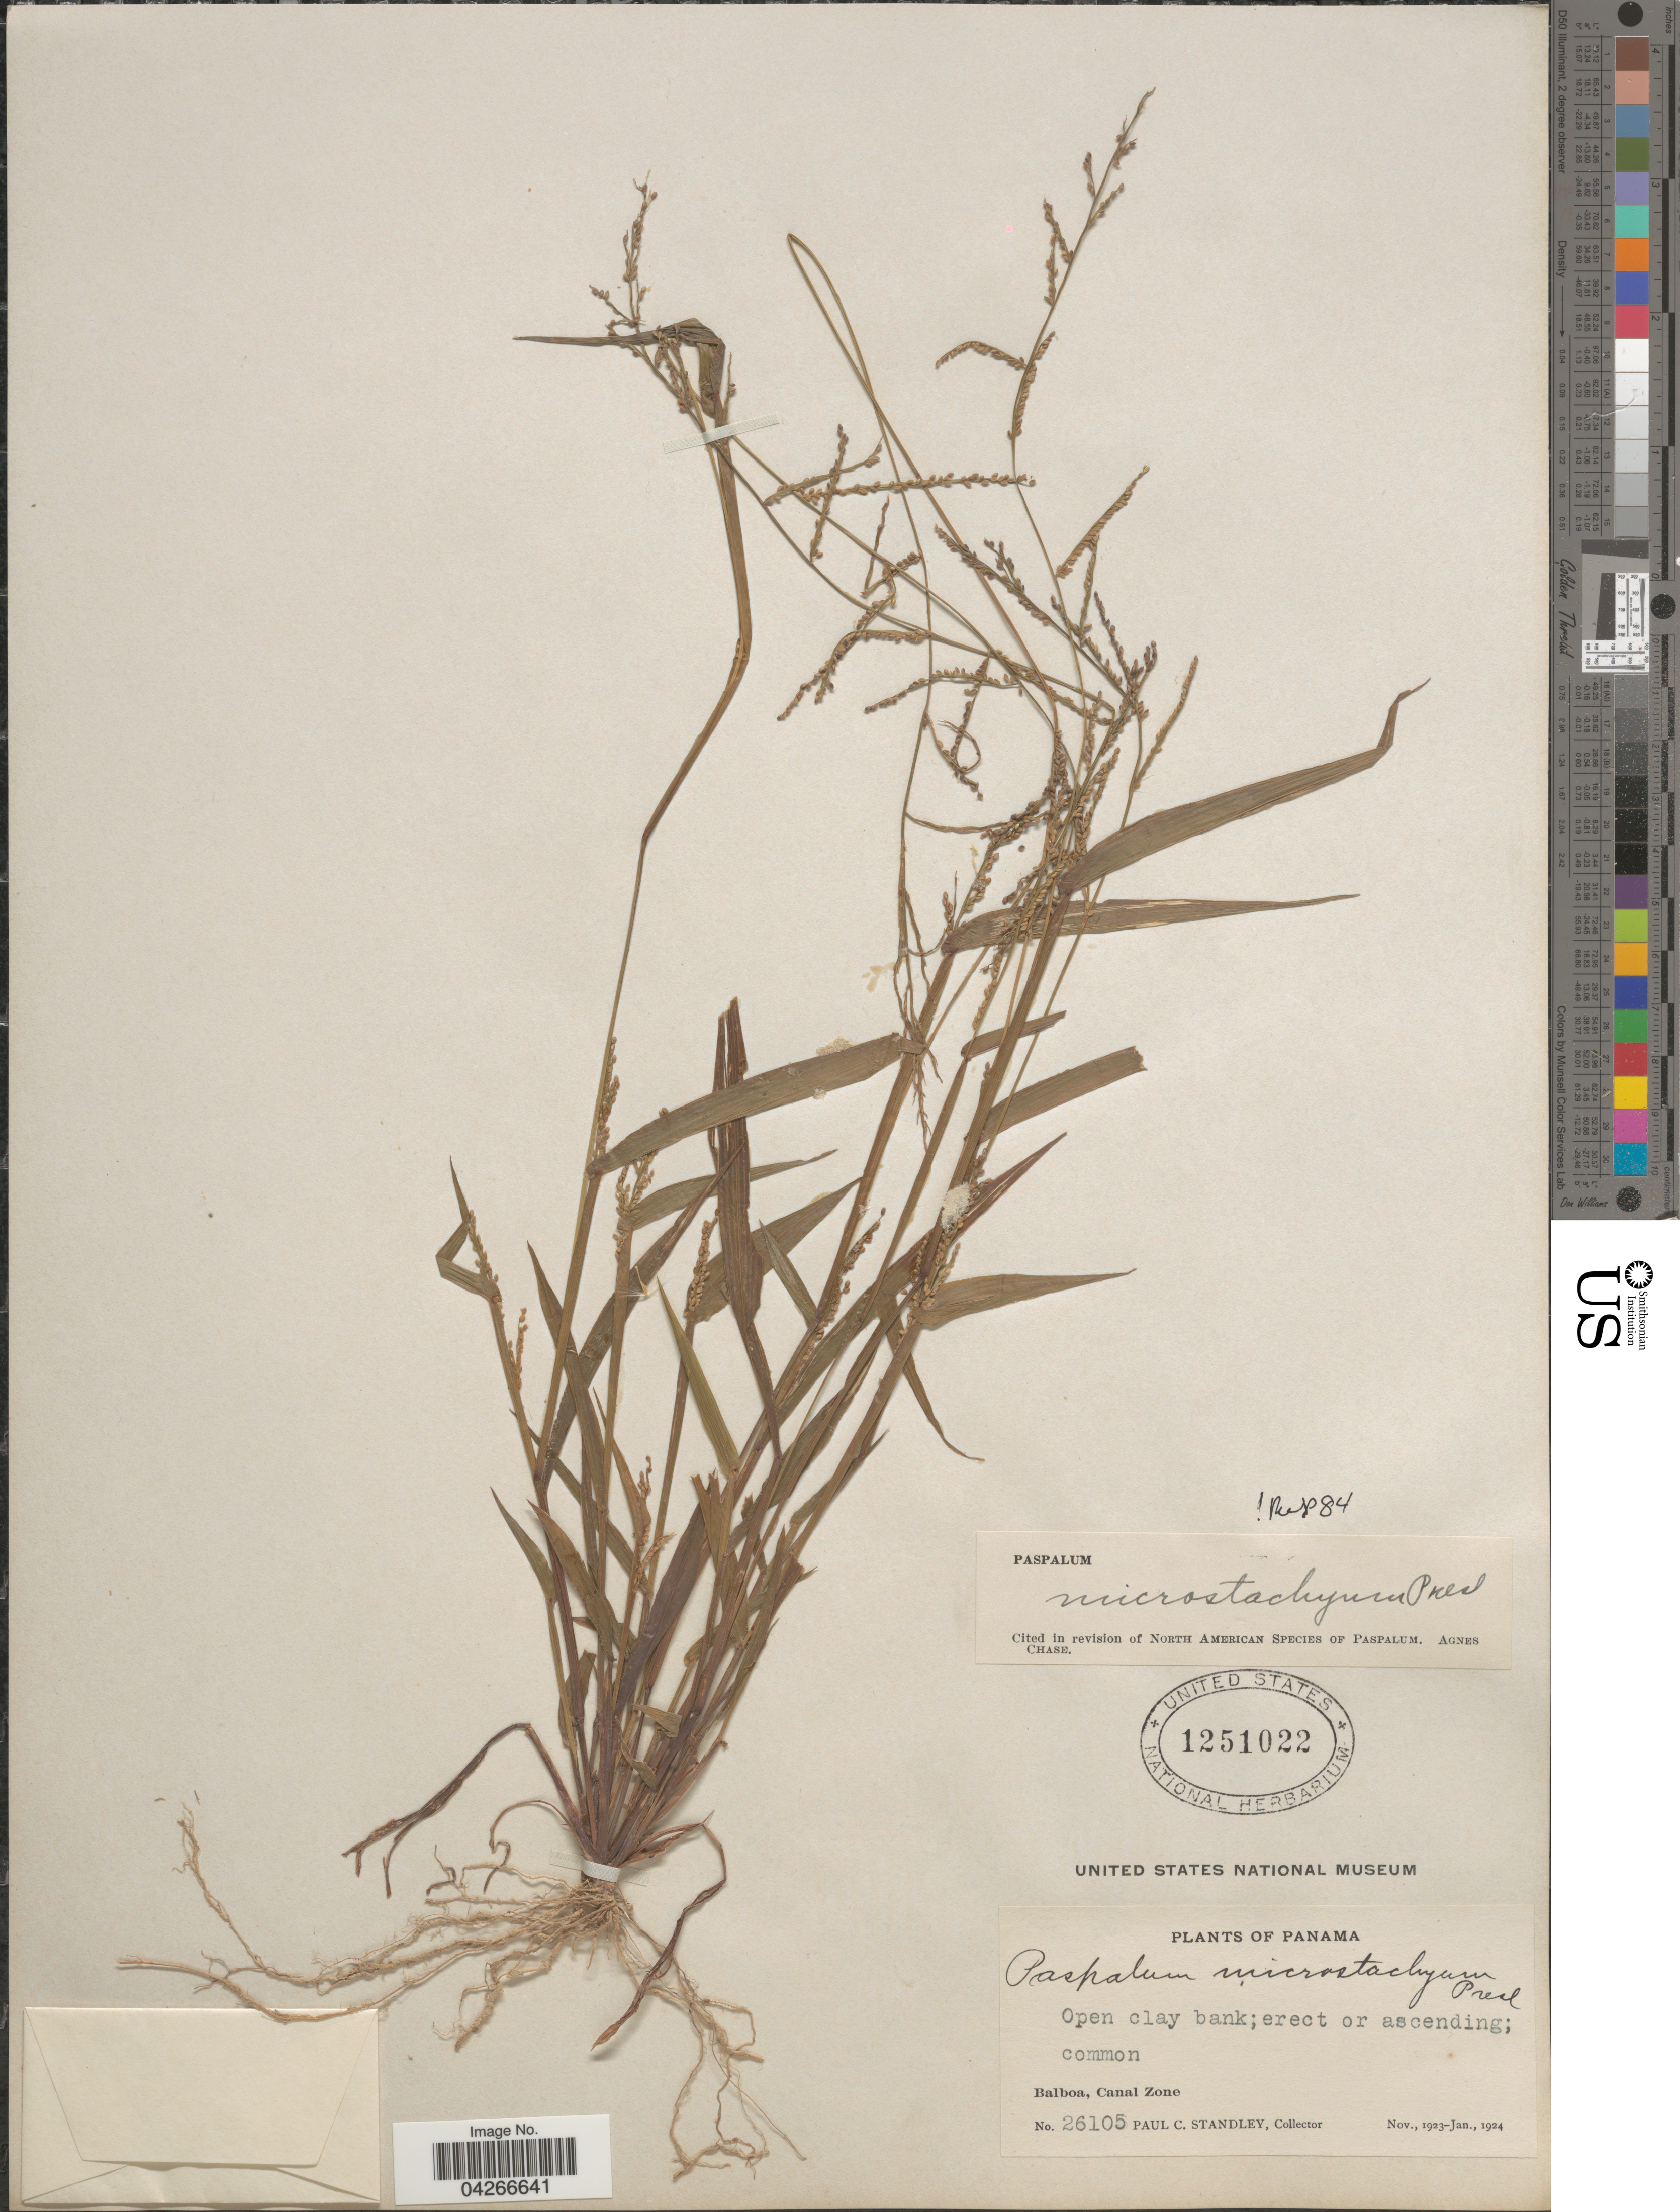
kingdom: Plantae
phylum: Tracheophyta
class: Liliopsida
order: Poales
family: Poaceae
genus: Paspalum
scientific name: Paspalum microstachyum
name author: J. Presl in C. Presl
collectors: P. C. Standley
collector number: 26105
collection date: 1923-11/1924-01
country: Panama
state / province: Colón / Panamá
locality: Balboa, Canal Zone.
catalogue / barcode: US 1251022